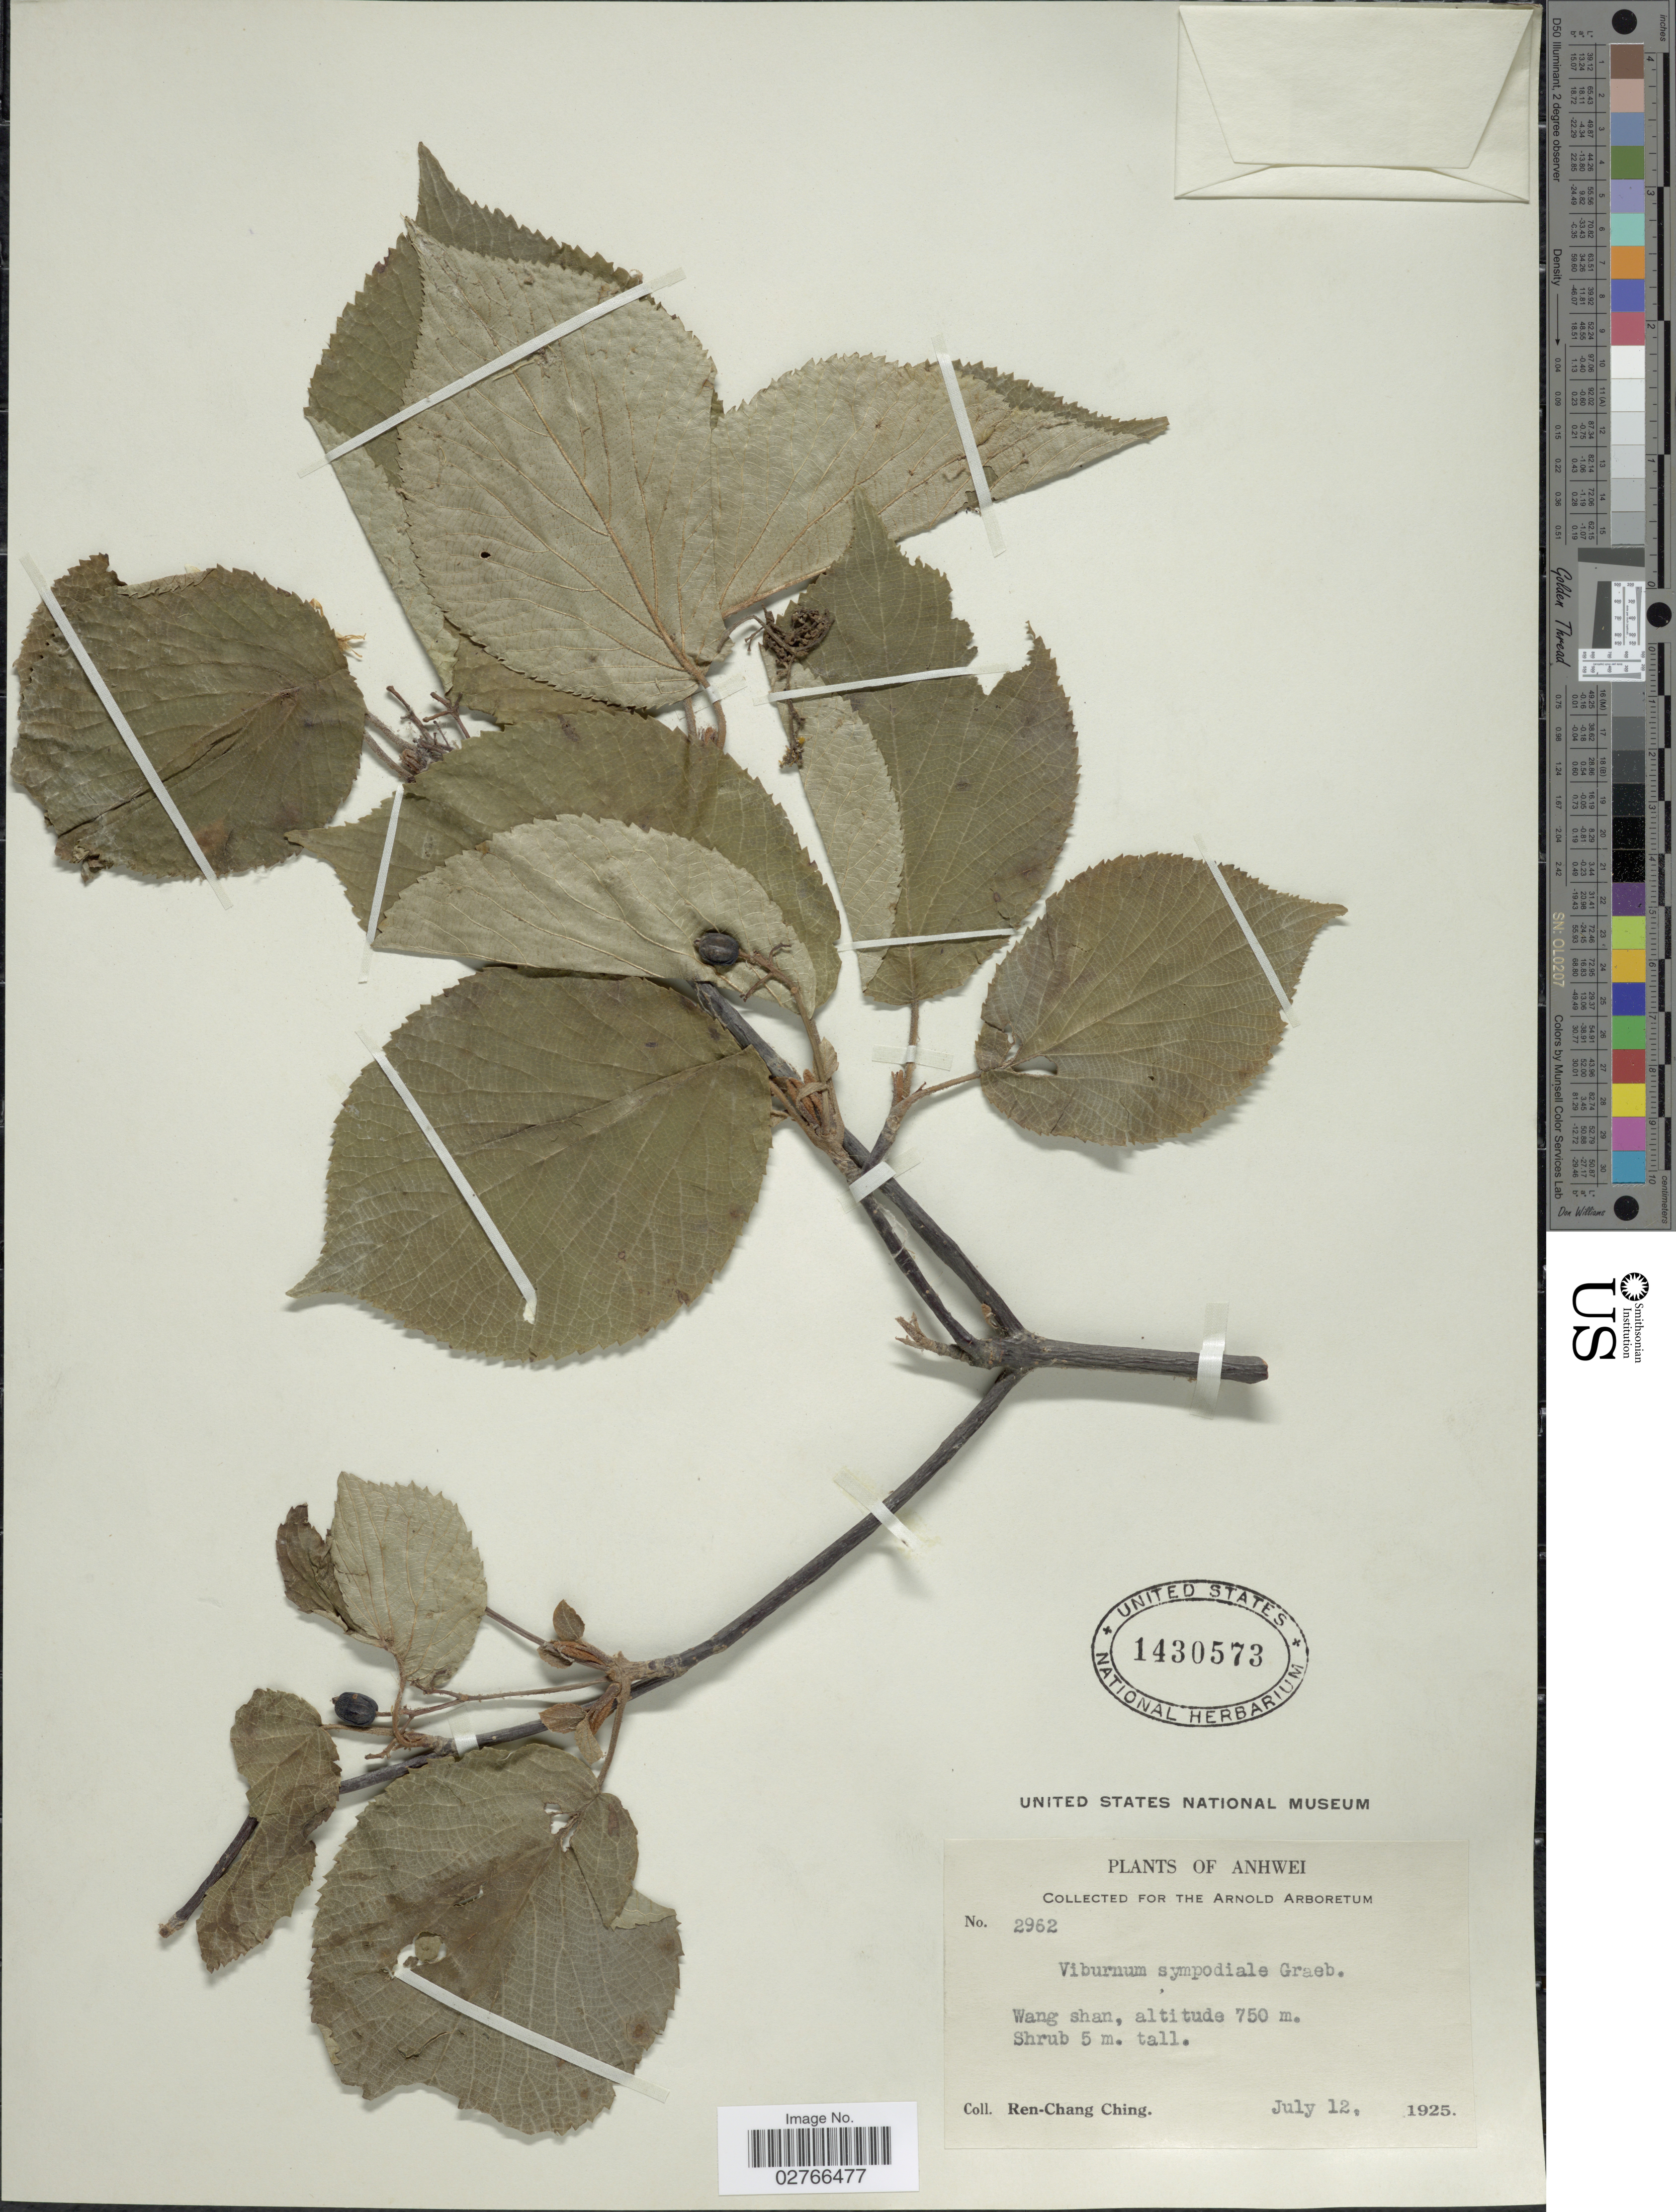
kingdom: Plantae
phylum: Tracheophyta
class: Magnoliopsida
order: Dipsacales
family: Viburnaceae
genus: Viburnum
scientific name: Viburnum sympodiale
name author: Graebn.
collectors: R. C. Ching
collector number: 2962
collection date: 1925-07-12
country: China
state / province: Anhui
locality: Anhwei, Wang shan.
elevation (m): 750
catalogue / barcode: US 1430573